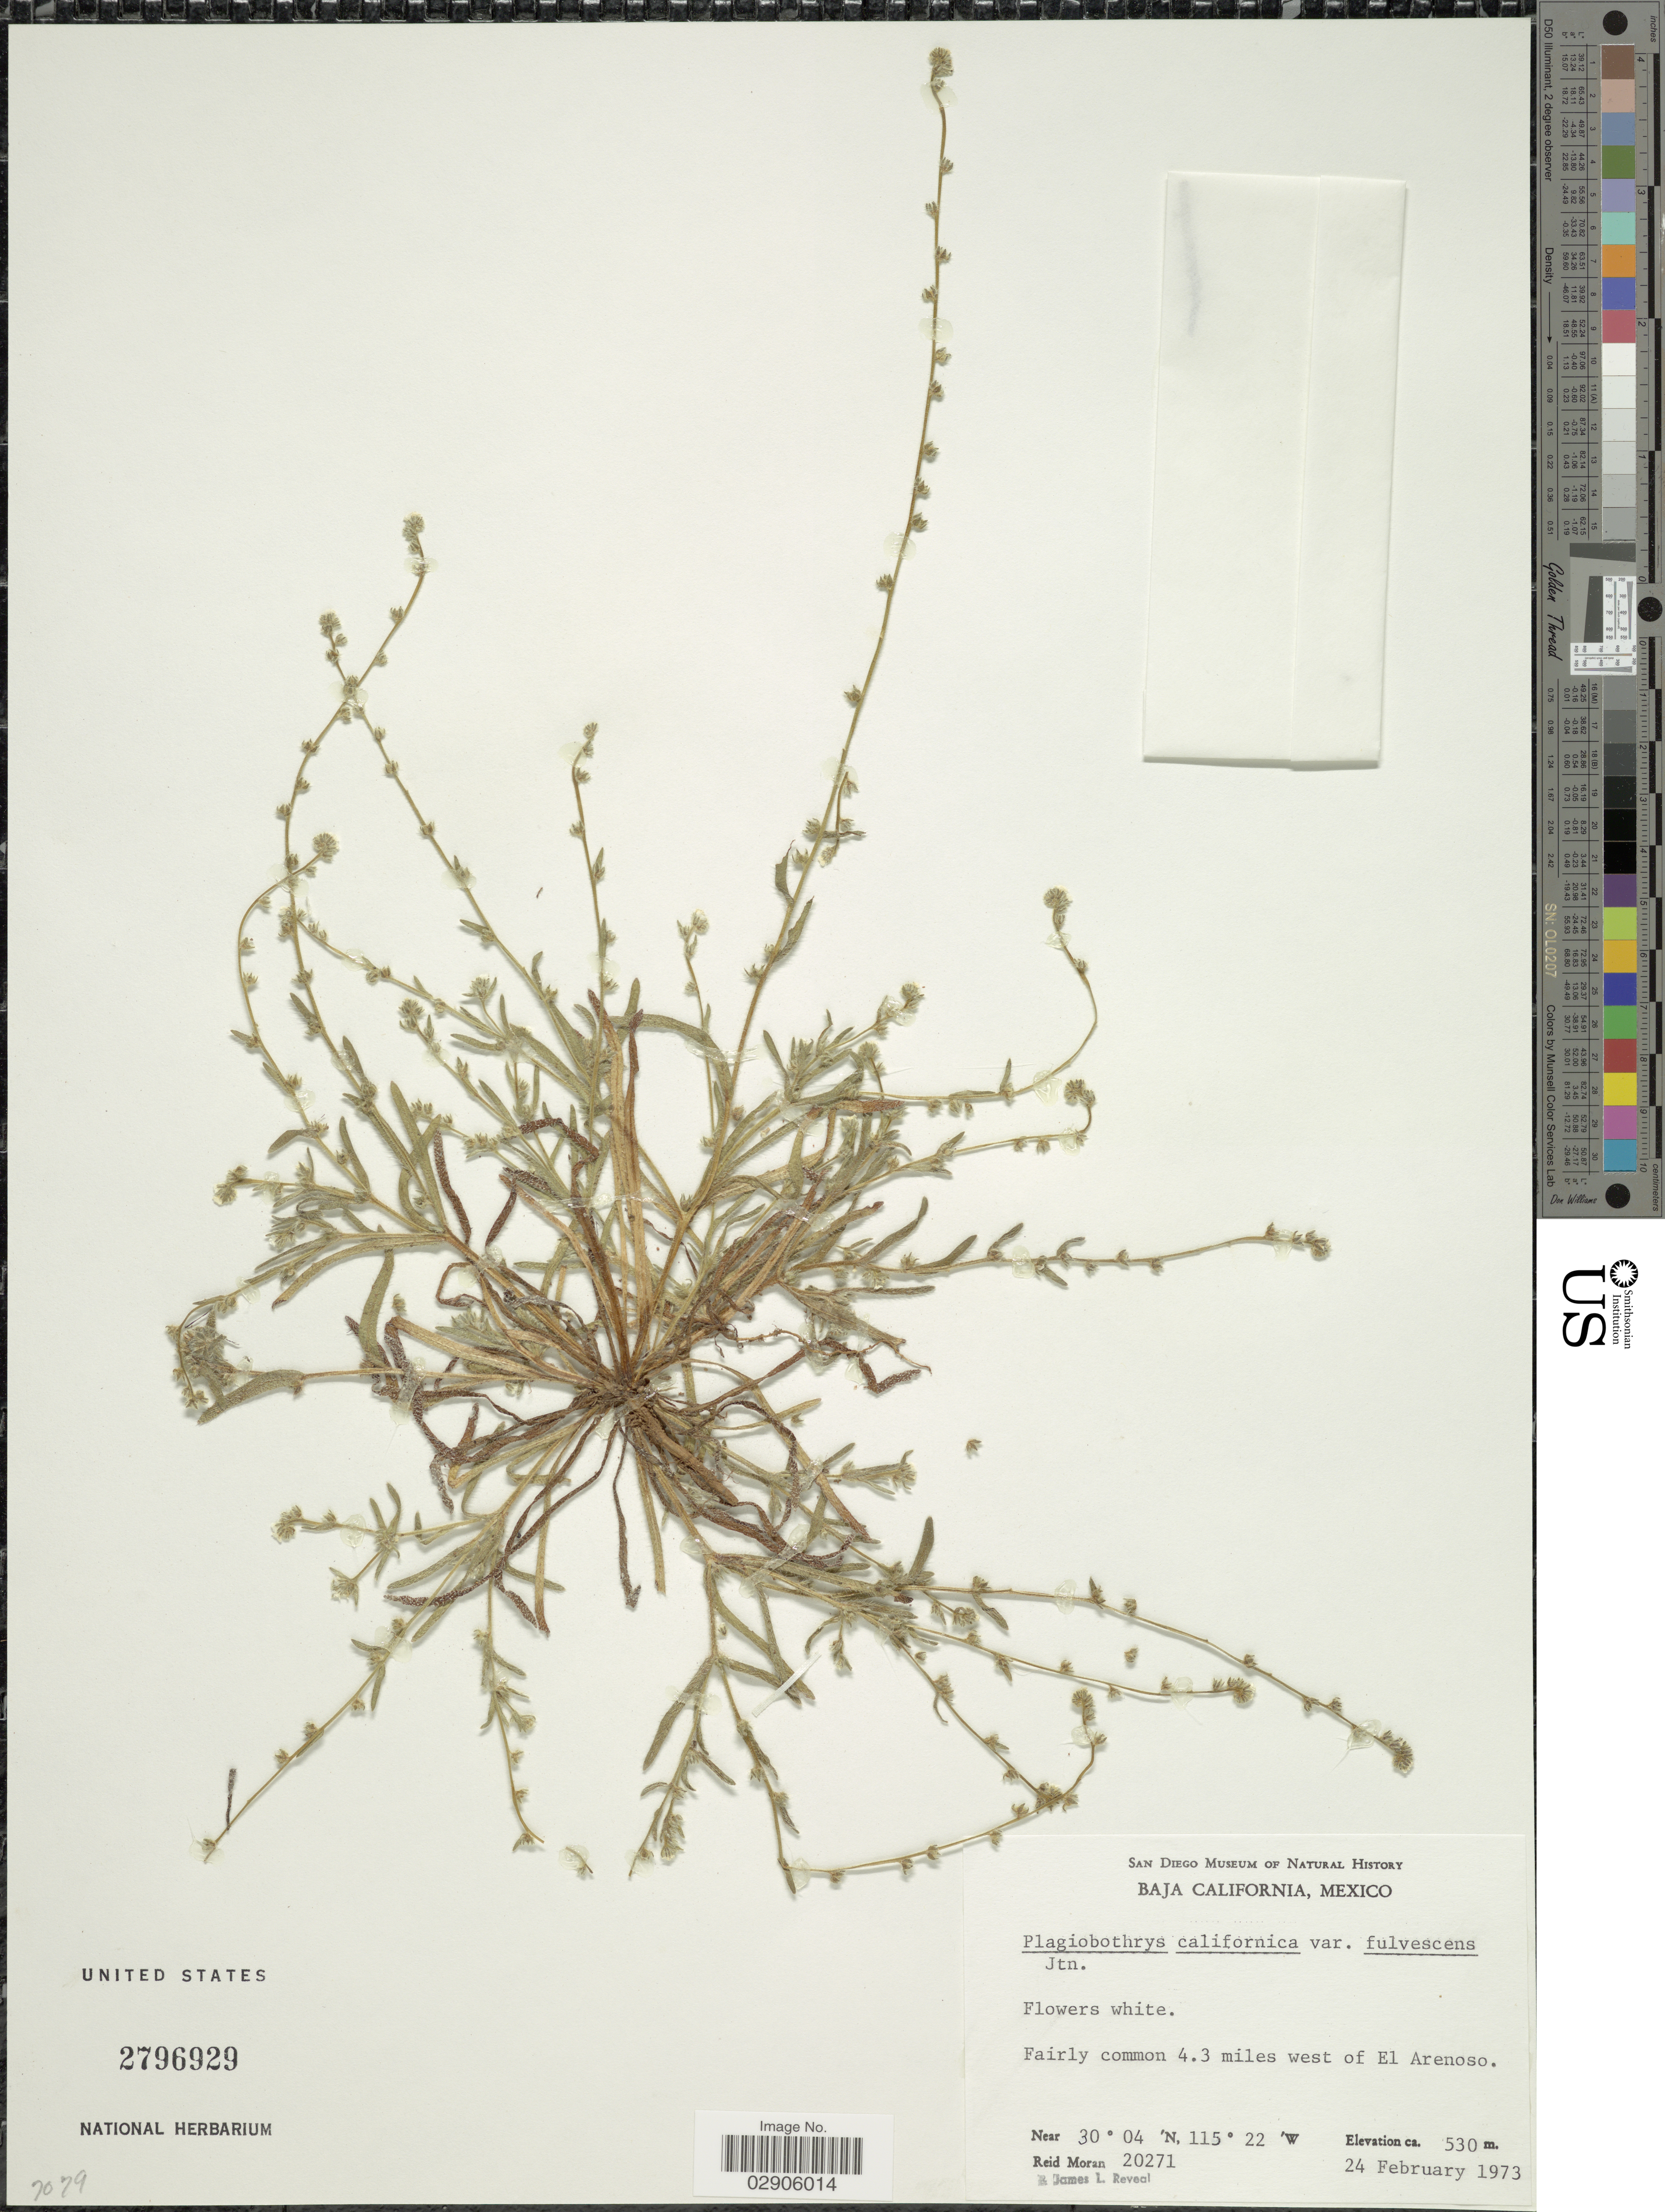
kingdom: Plantae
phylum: Tracheophyta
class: Magnoliopsida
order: Boraginales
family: Boraginaceae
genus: Plagiobothrys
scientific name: Plagiobothrys californicus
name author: (A. Gray) Greene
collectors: R. Moran & J. L. Reveal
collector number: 20271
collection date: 1973-02-24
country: Mexico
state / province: Baja California Norte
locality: Baja California, Fairly common 4.3 miles west of El Arenoso.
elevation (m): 530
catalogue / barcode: US 2796929